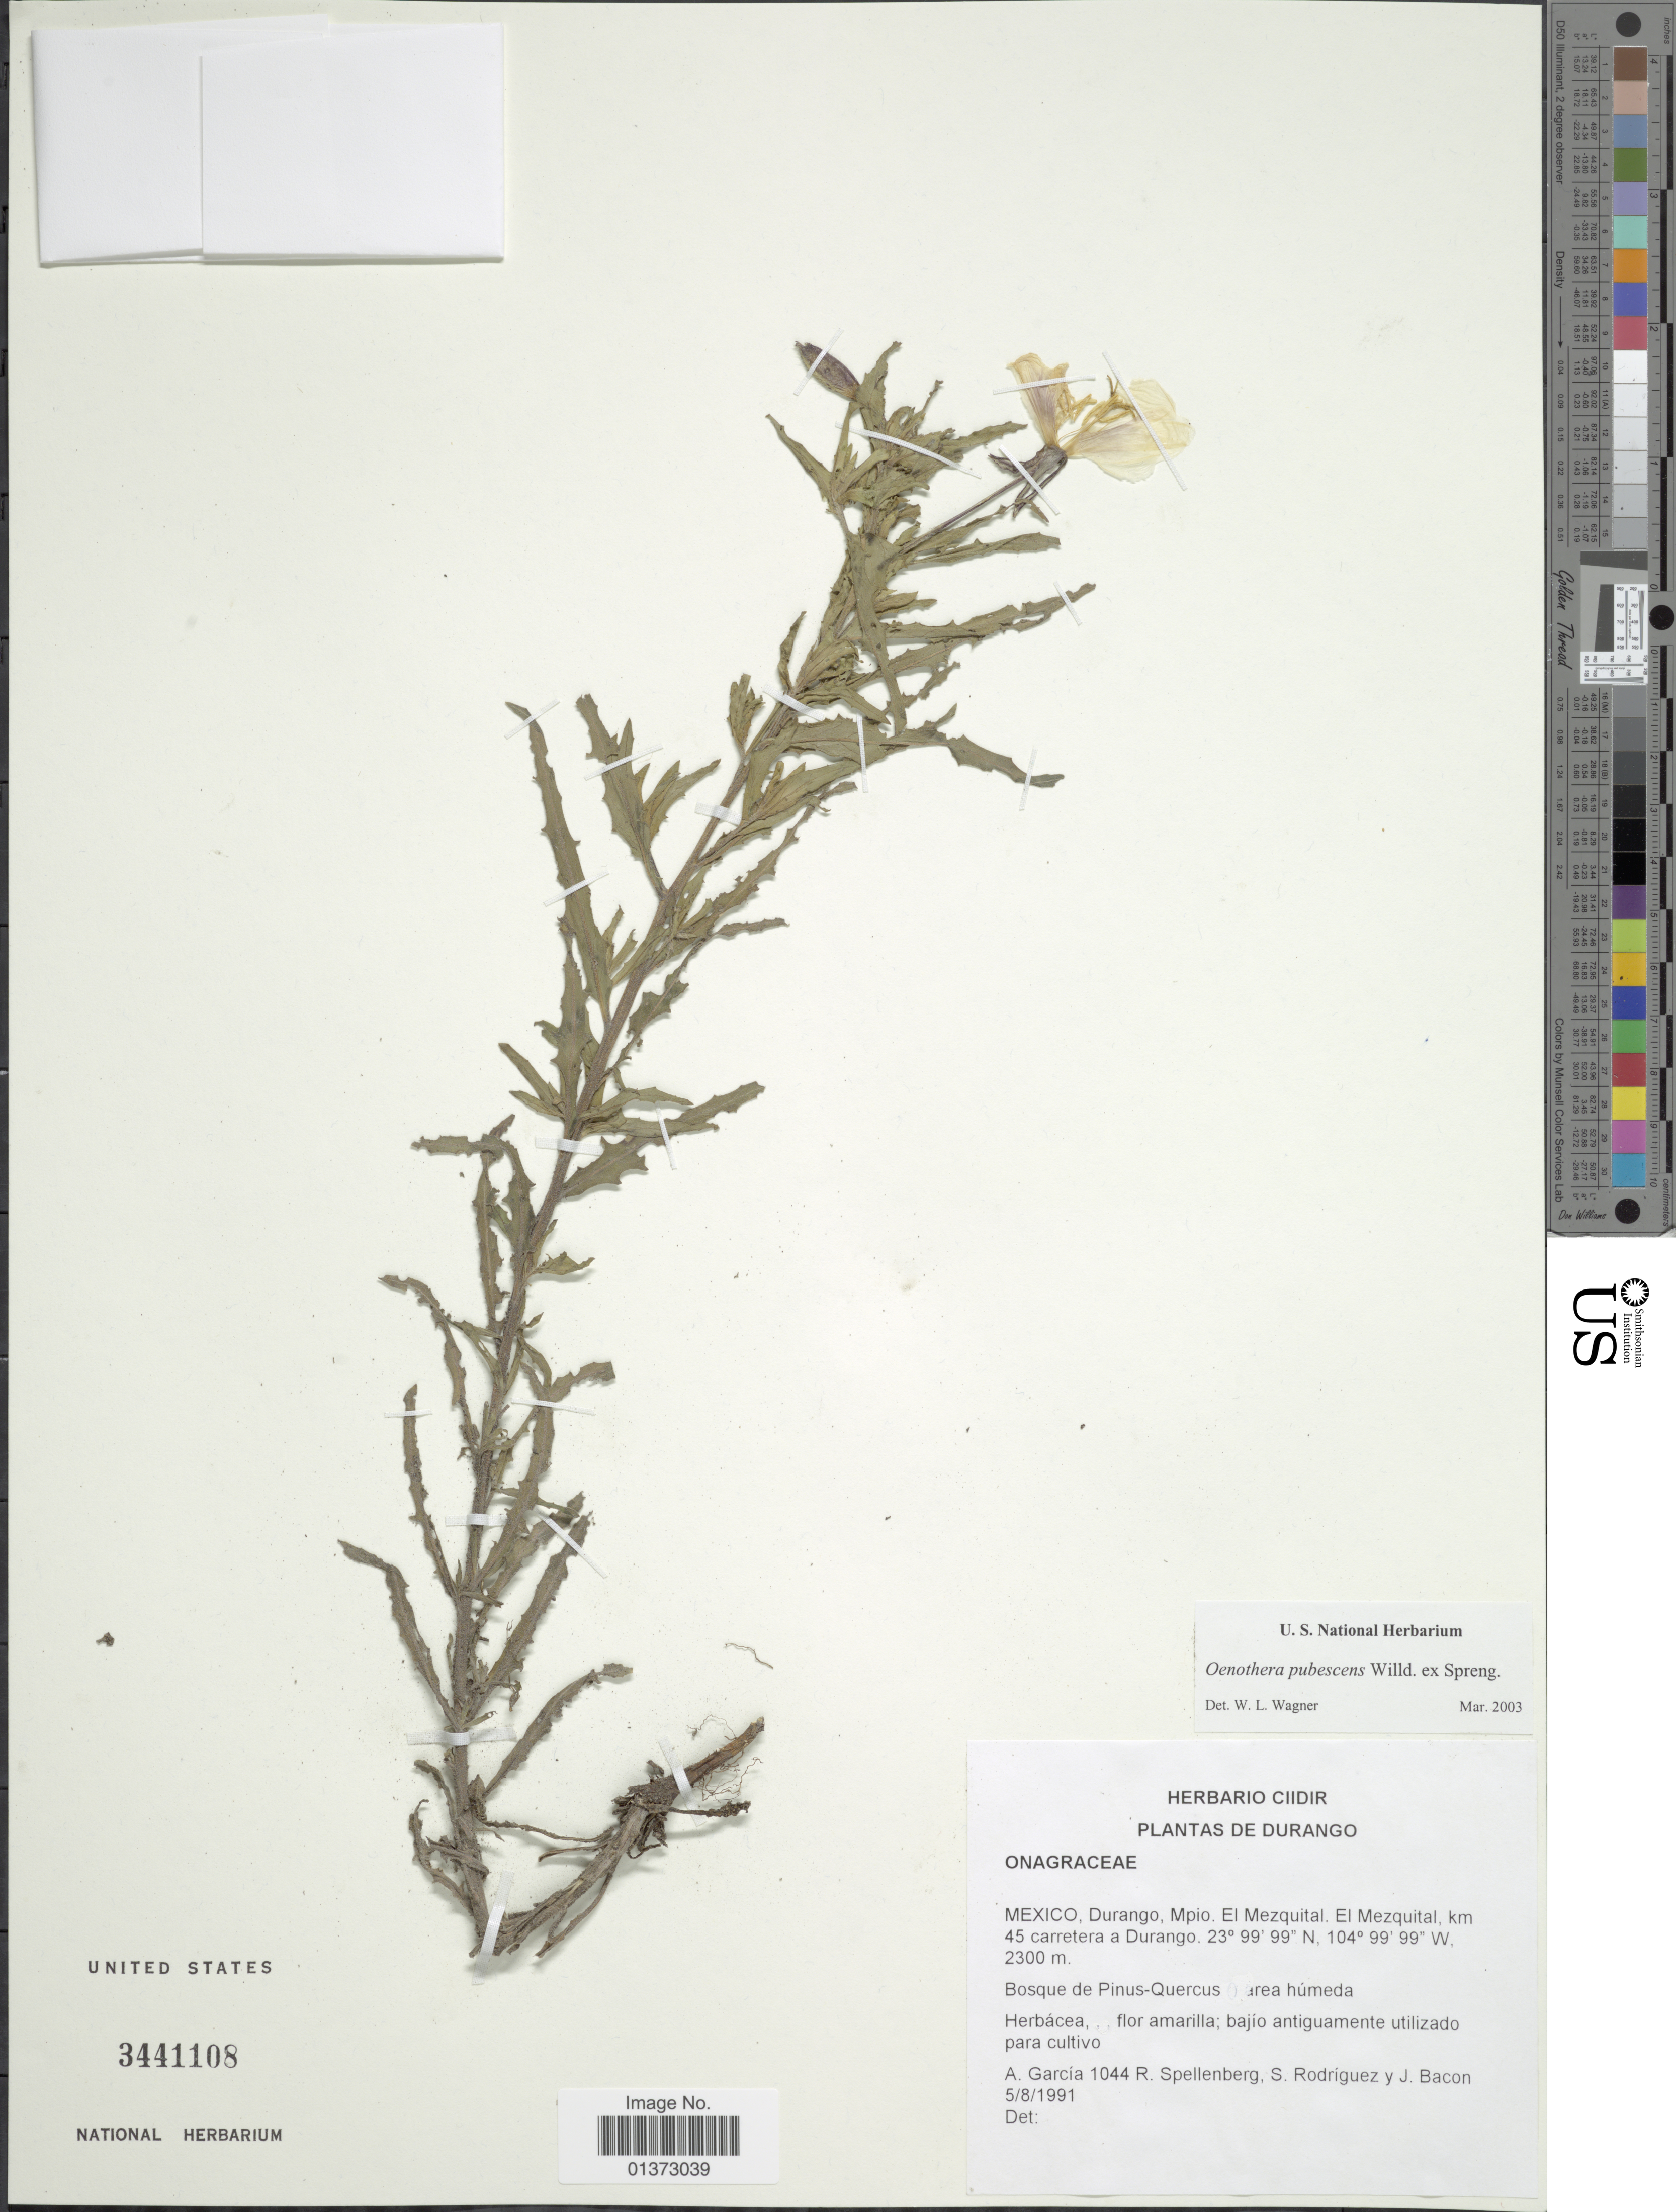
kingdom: Plantae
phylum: Tracheophyta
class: Magnoliopsida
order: Myrtales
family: Onagraceae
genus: Oenothera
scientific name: Oenothera pubescens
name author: Willd. ex Spreng.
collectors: A. Garcia, R. Spellenberg, S. Rodriguez & J. Bacon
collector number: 1044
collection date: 1991-08-05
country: Mexico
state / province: Durango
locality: Mpio. El Mezquital, El Mezquital, km 45 carretera a Durango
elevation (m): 2300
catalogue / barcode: US 3441108